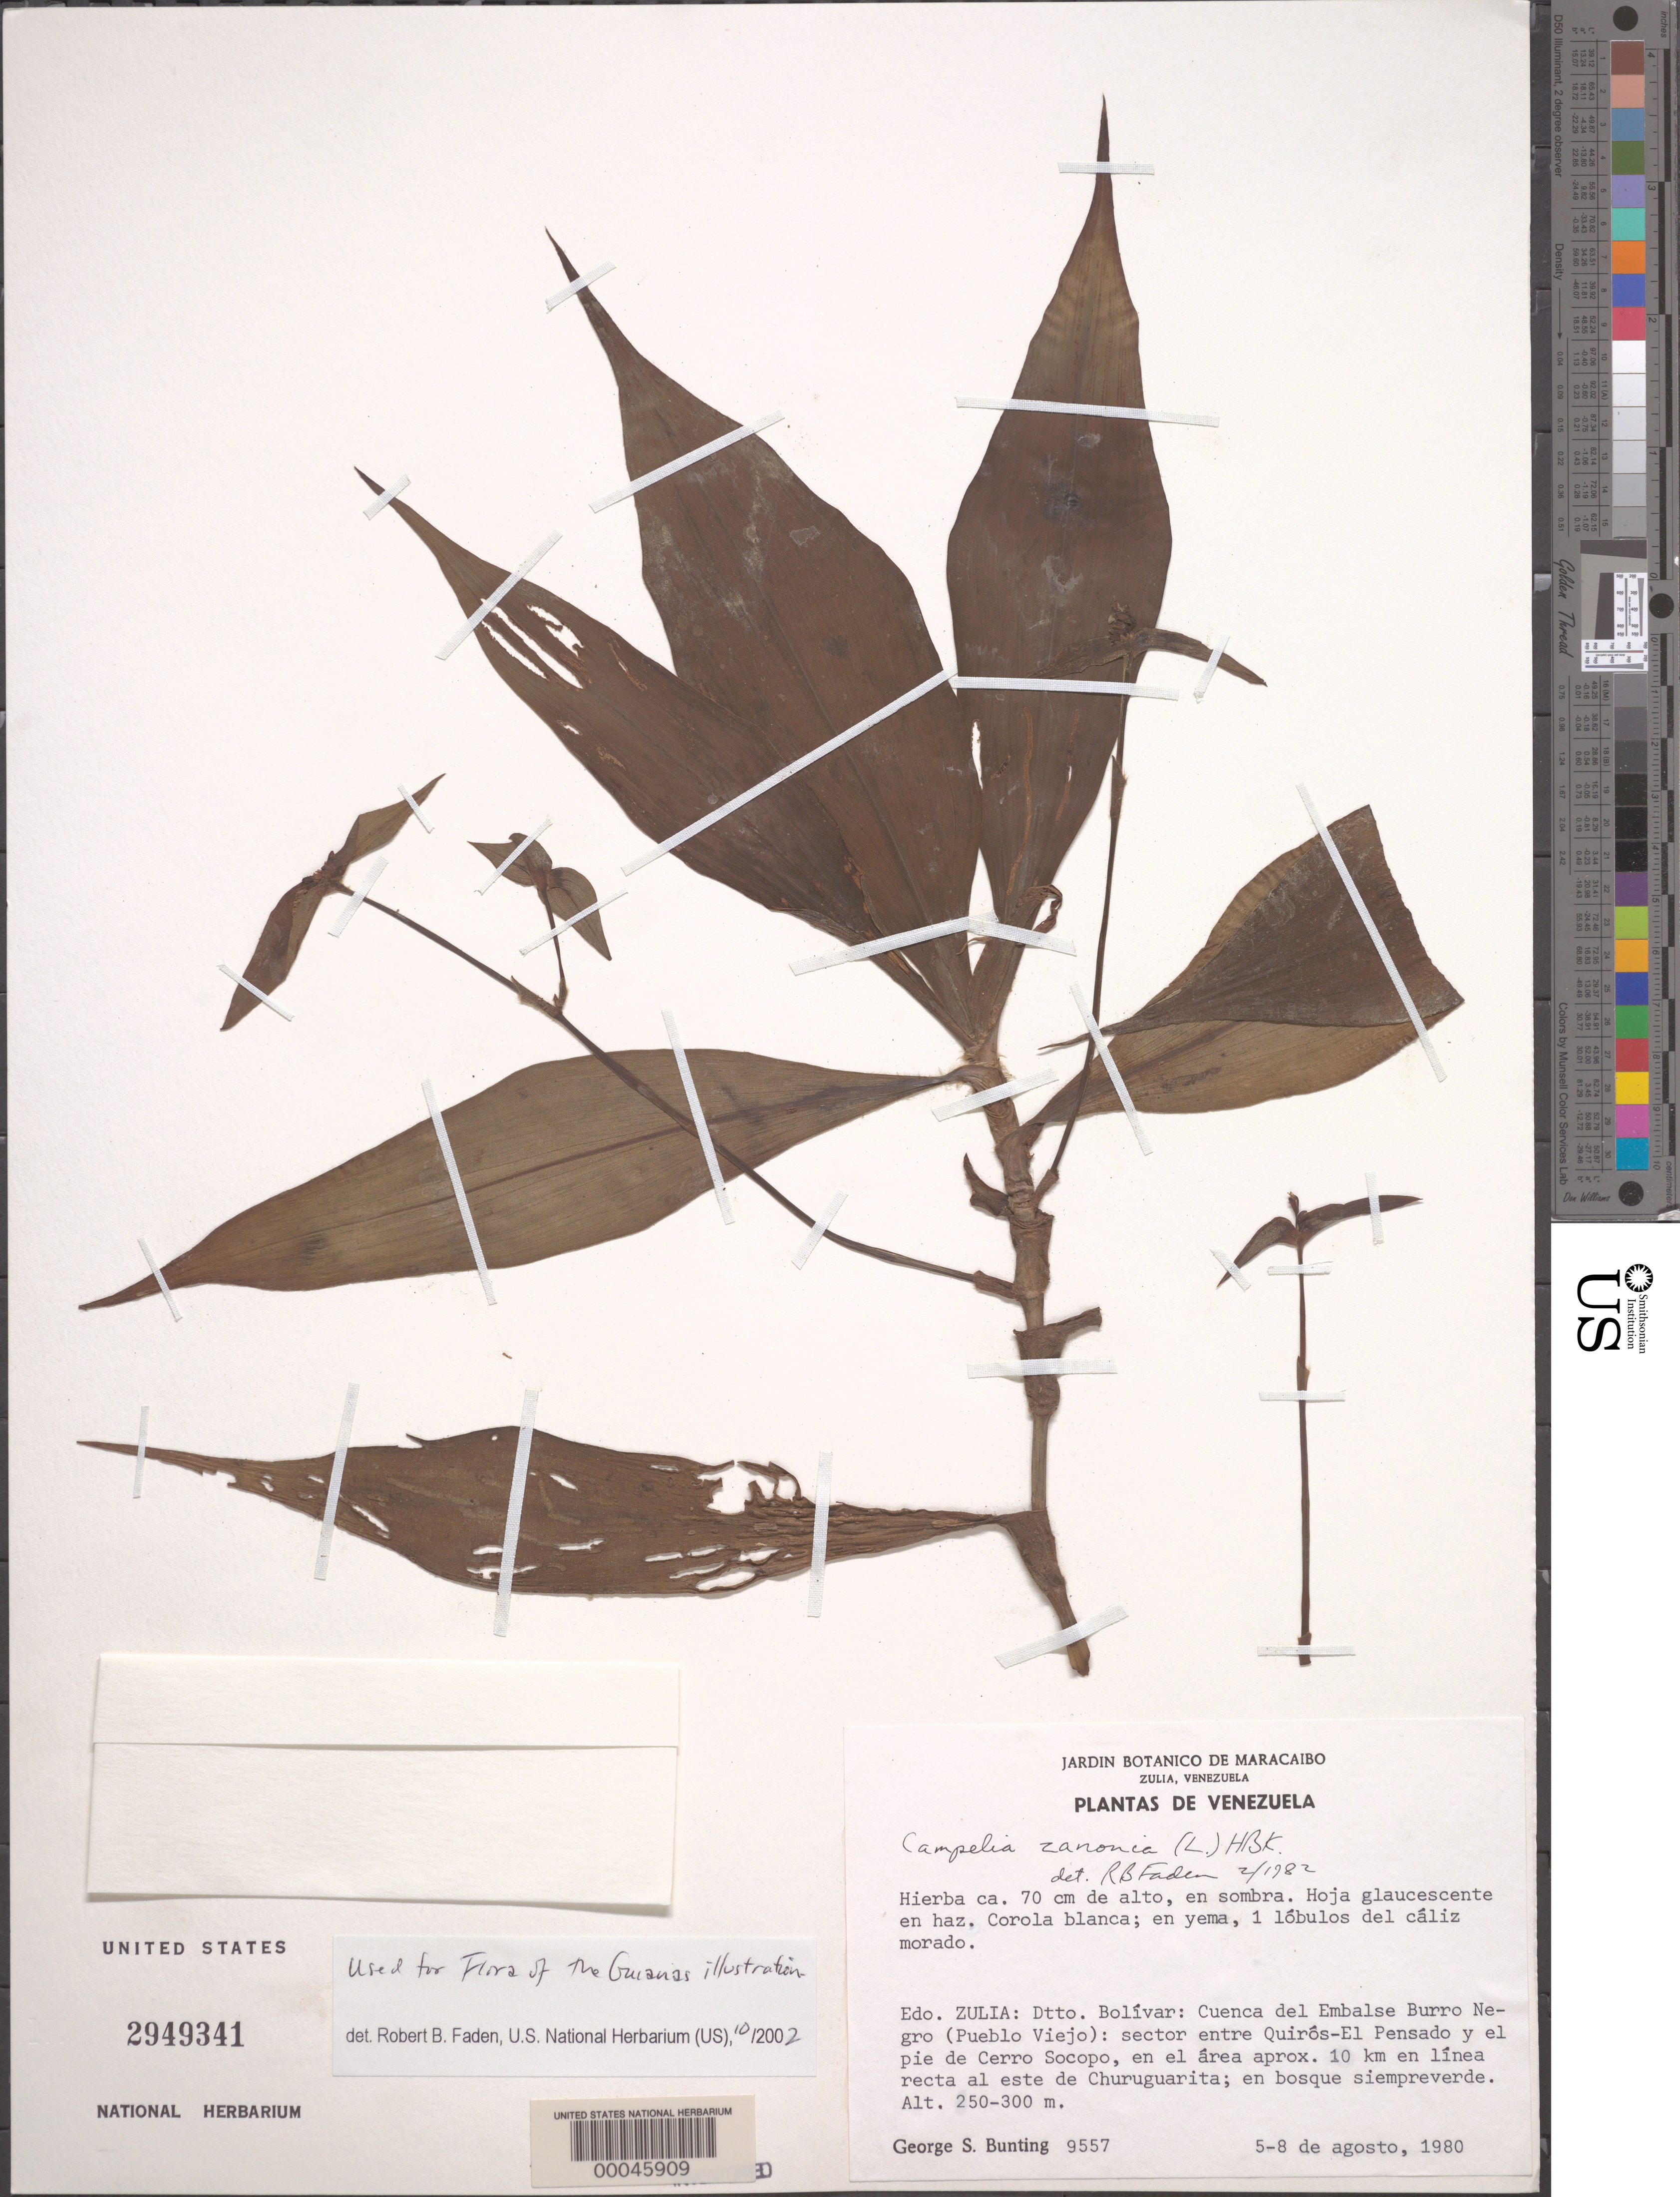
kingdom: Plantae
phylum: Tracheophyta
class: Liliopsida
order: Commelinales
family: Commelinaceae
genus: Tradescantia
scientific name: Tradescantia zanonia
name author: (L.) Sw.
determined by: Faden, Robert B., (US), Smithsonian Institution - National Museum of Natural History (UNITED STATES)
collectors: G. S. Bunting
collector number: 9557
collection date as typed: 05 Aug 1980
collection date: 1980-08-05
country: Venezuela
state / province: Zulia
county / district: Simón Bolívar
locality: Cuenca del embalse burro negro (pueblo viejo)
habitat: Semi-evergreen forest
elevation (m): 250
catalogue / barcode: US 2949341